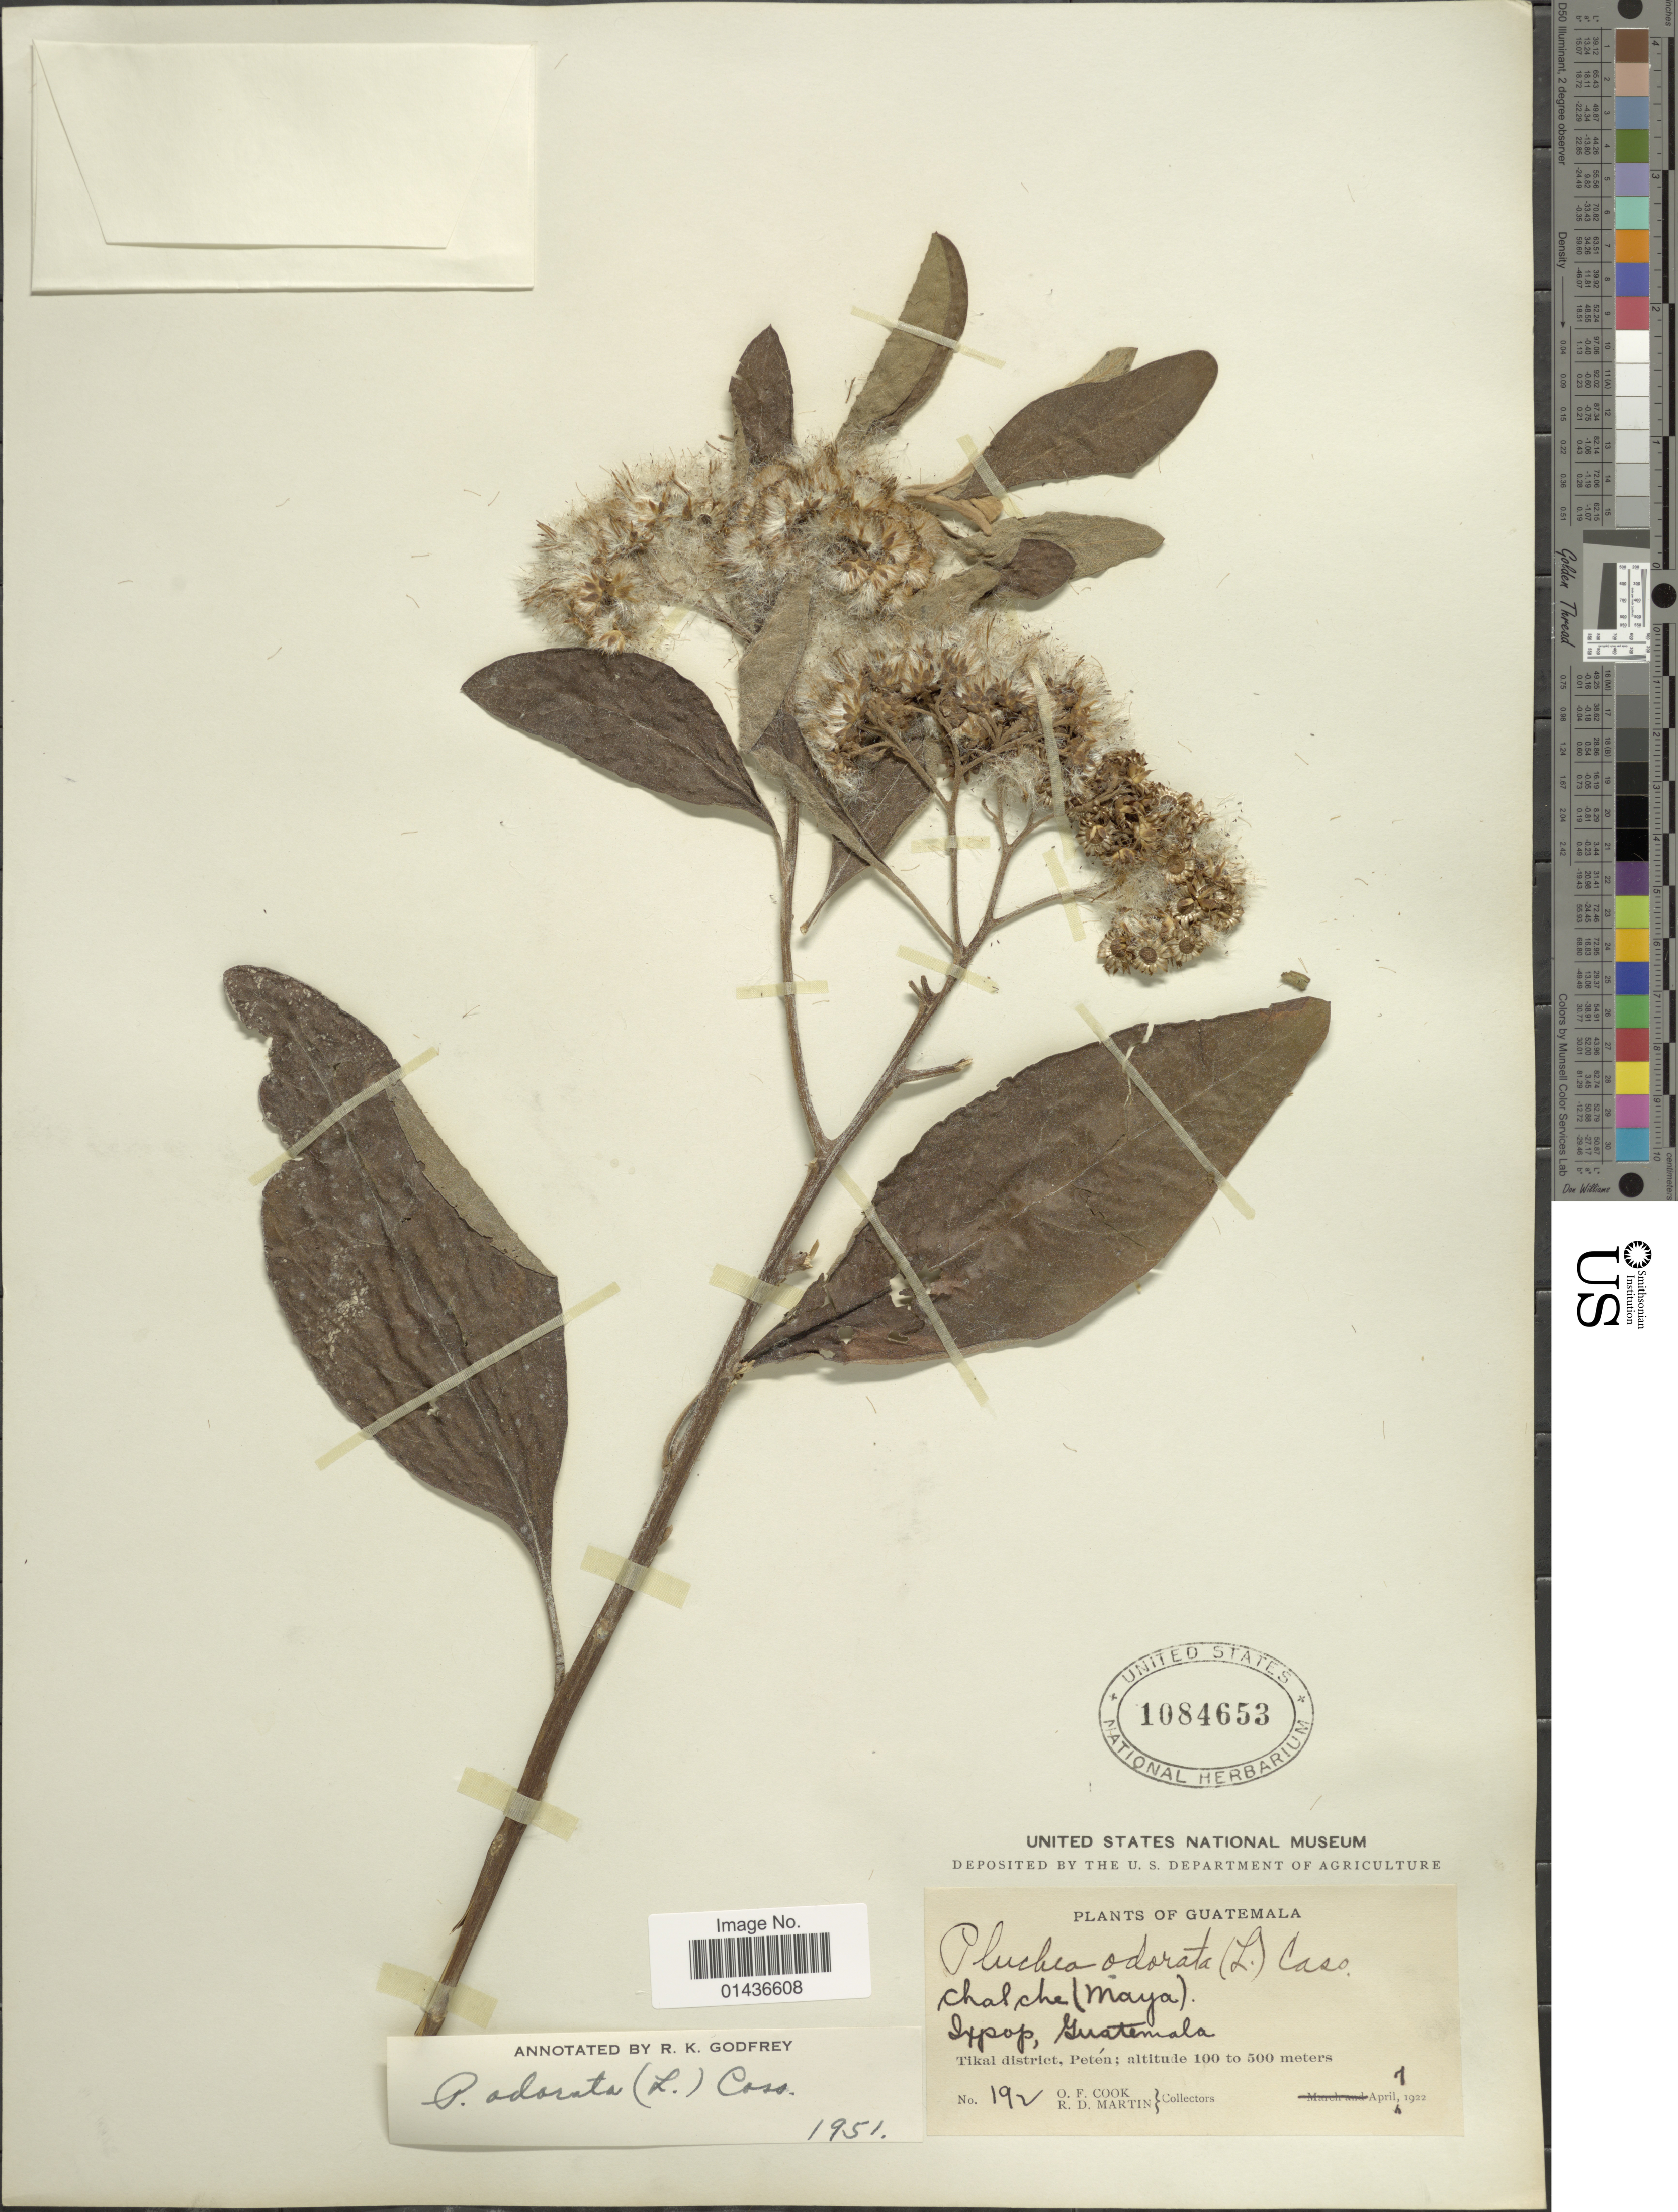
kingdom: Plantae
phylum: Tracheophyta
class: Magnoliopsida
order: Asterales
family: Asteraceae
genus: Pluchea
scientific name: Pluchea carolinensis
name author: (Jacq.) D. Don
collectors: O. F. Cook & R. D. Martin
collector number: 192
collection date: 1922-04-07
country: Guatemala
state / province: El Petén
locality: Ixpop, Tikal District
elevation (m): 100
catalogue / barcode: US 1084653